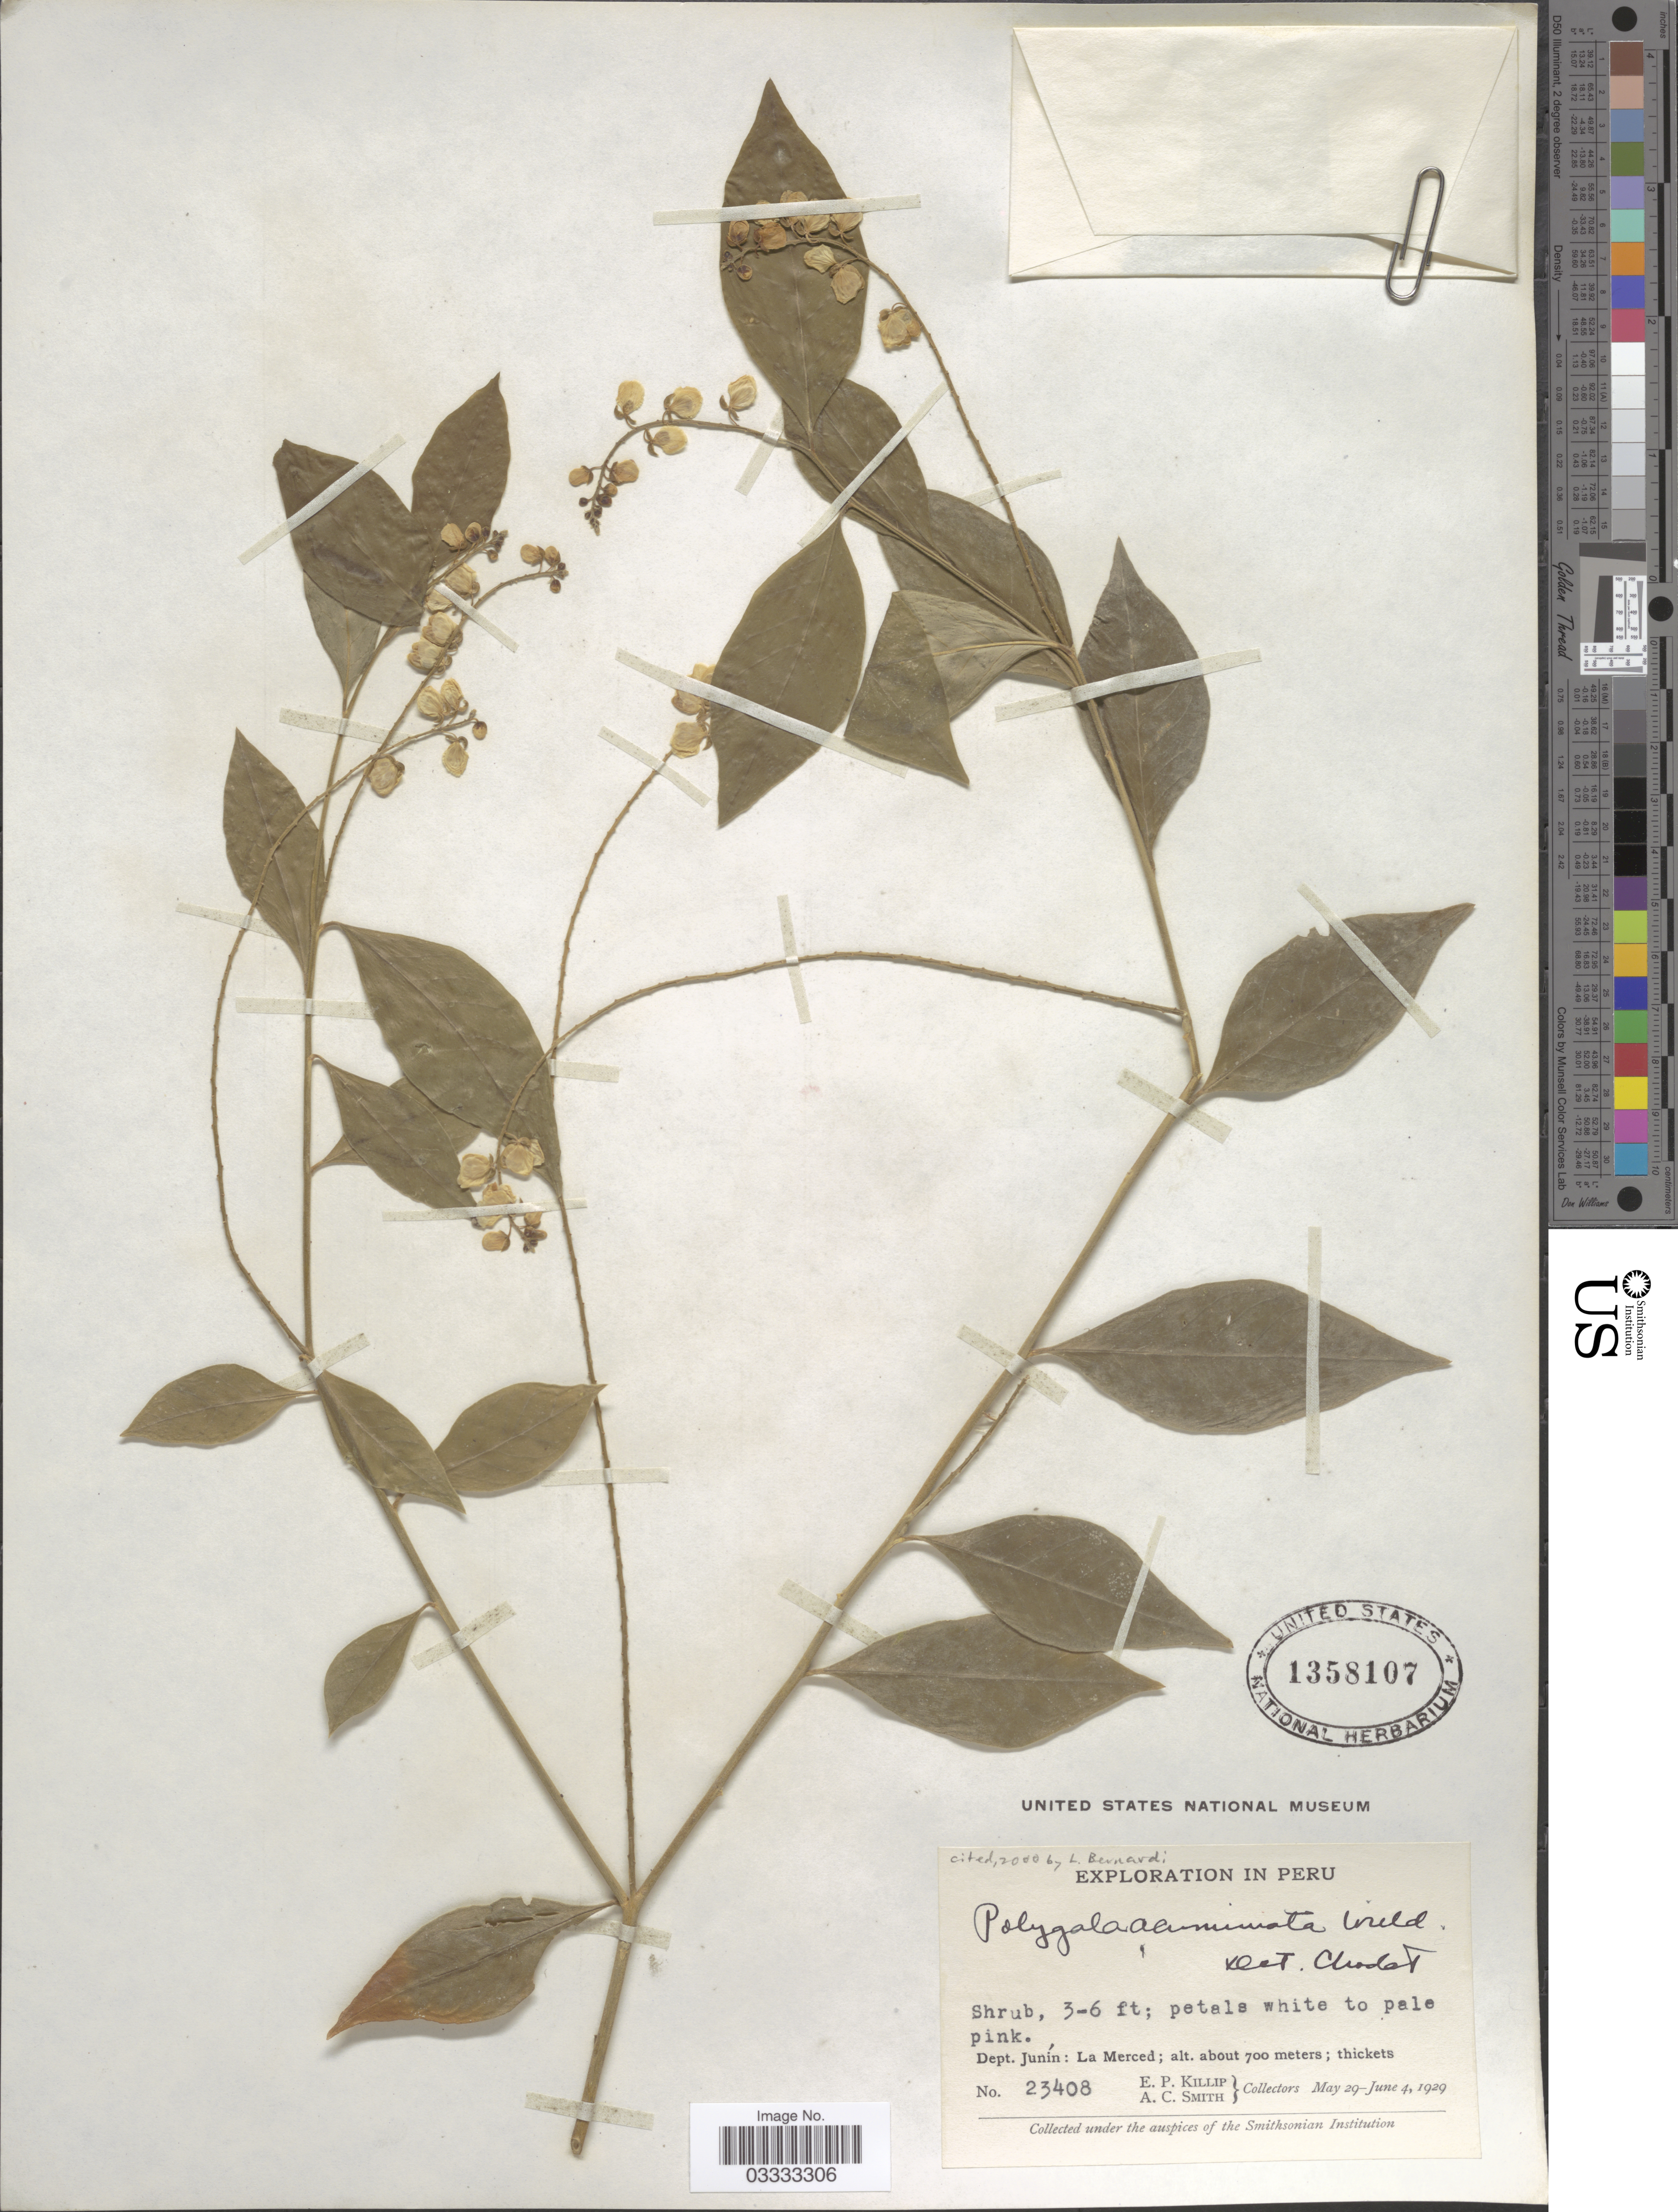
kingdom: Plantae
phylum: Tracheophyta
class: Magnoliopsida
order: Fabales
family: Polygalaceae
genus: Asemeia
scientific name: Asemeia acuminata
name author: (Willd.) J.F.B. Pastore & J.R. Abbott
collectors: E. P. Killip & A. C. Smith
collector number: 23408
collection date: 1929-05-29/1929-06-04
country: Peru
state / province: Junín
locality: Dept. Junín: La Merced.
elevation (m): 700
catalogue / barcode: US 1358107